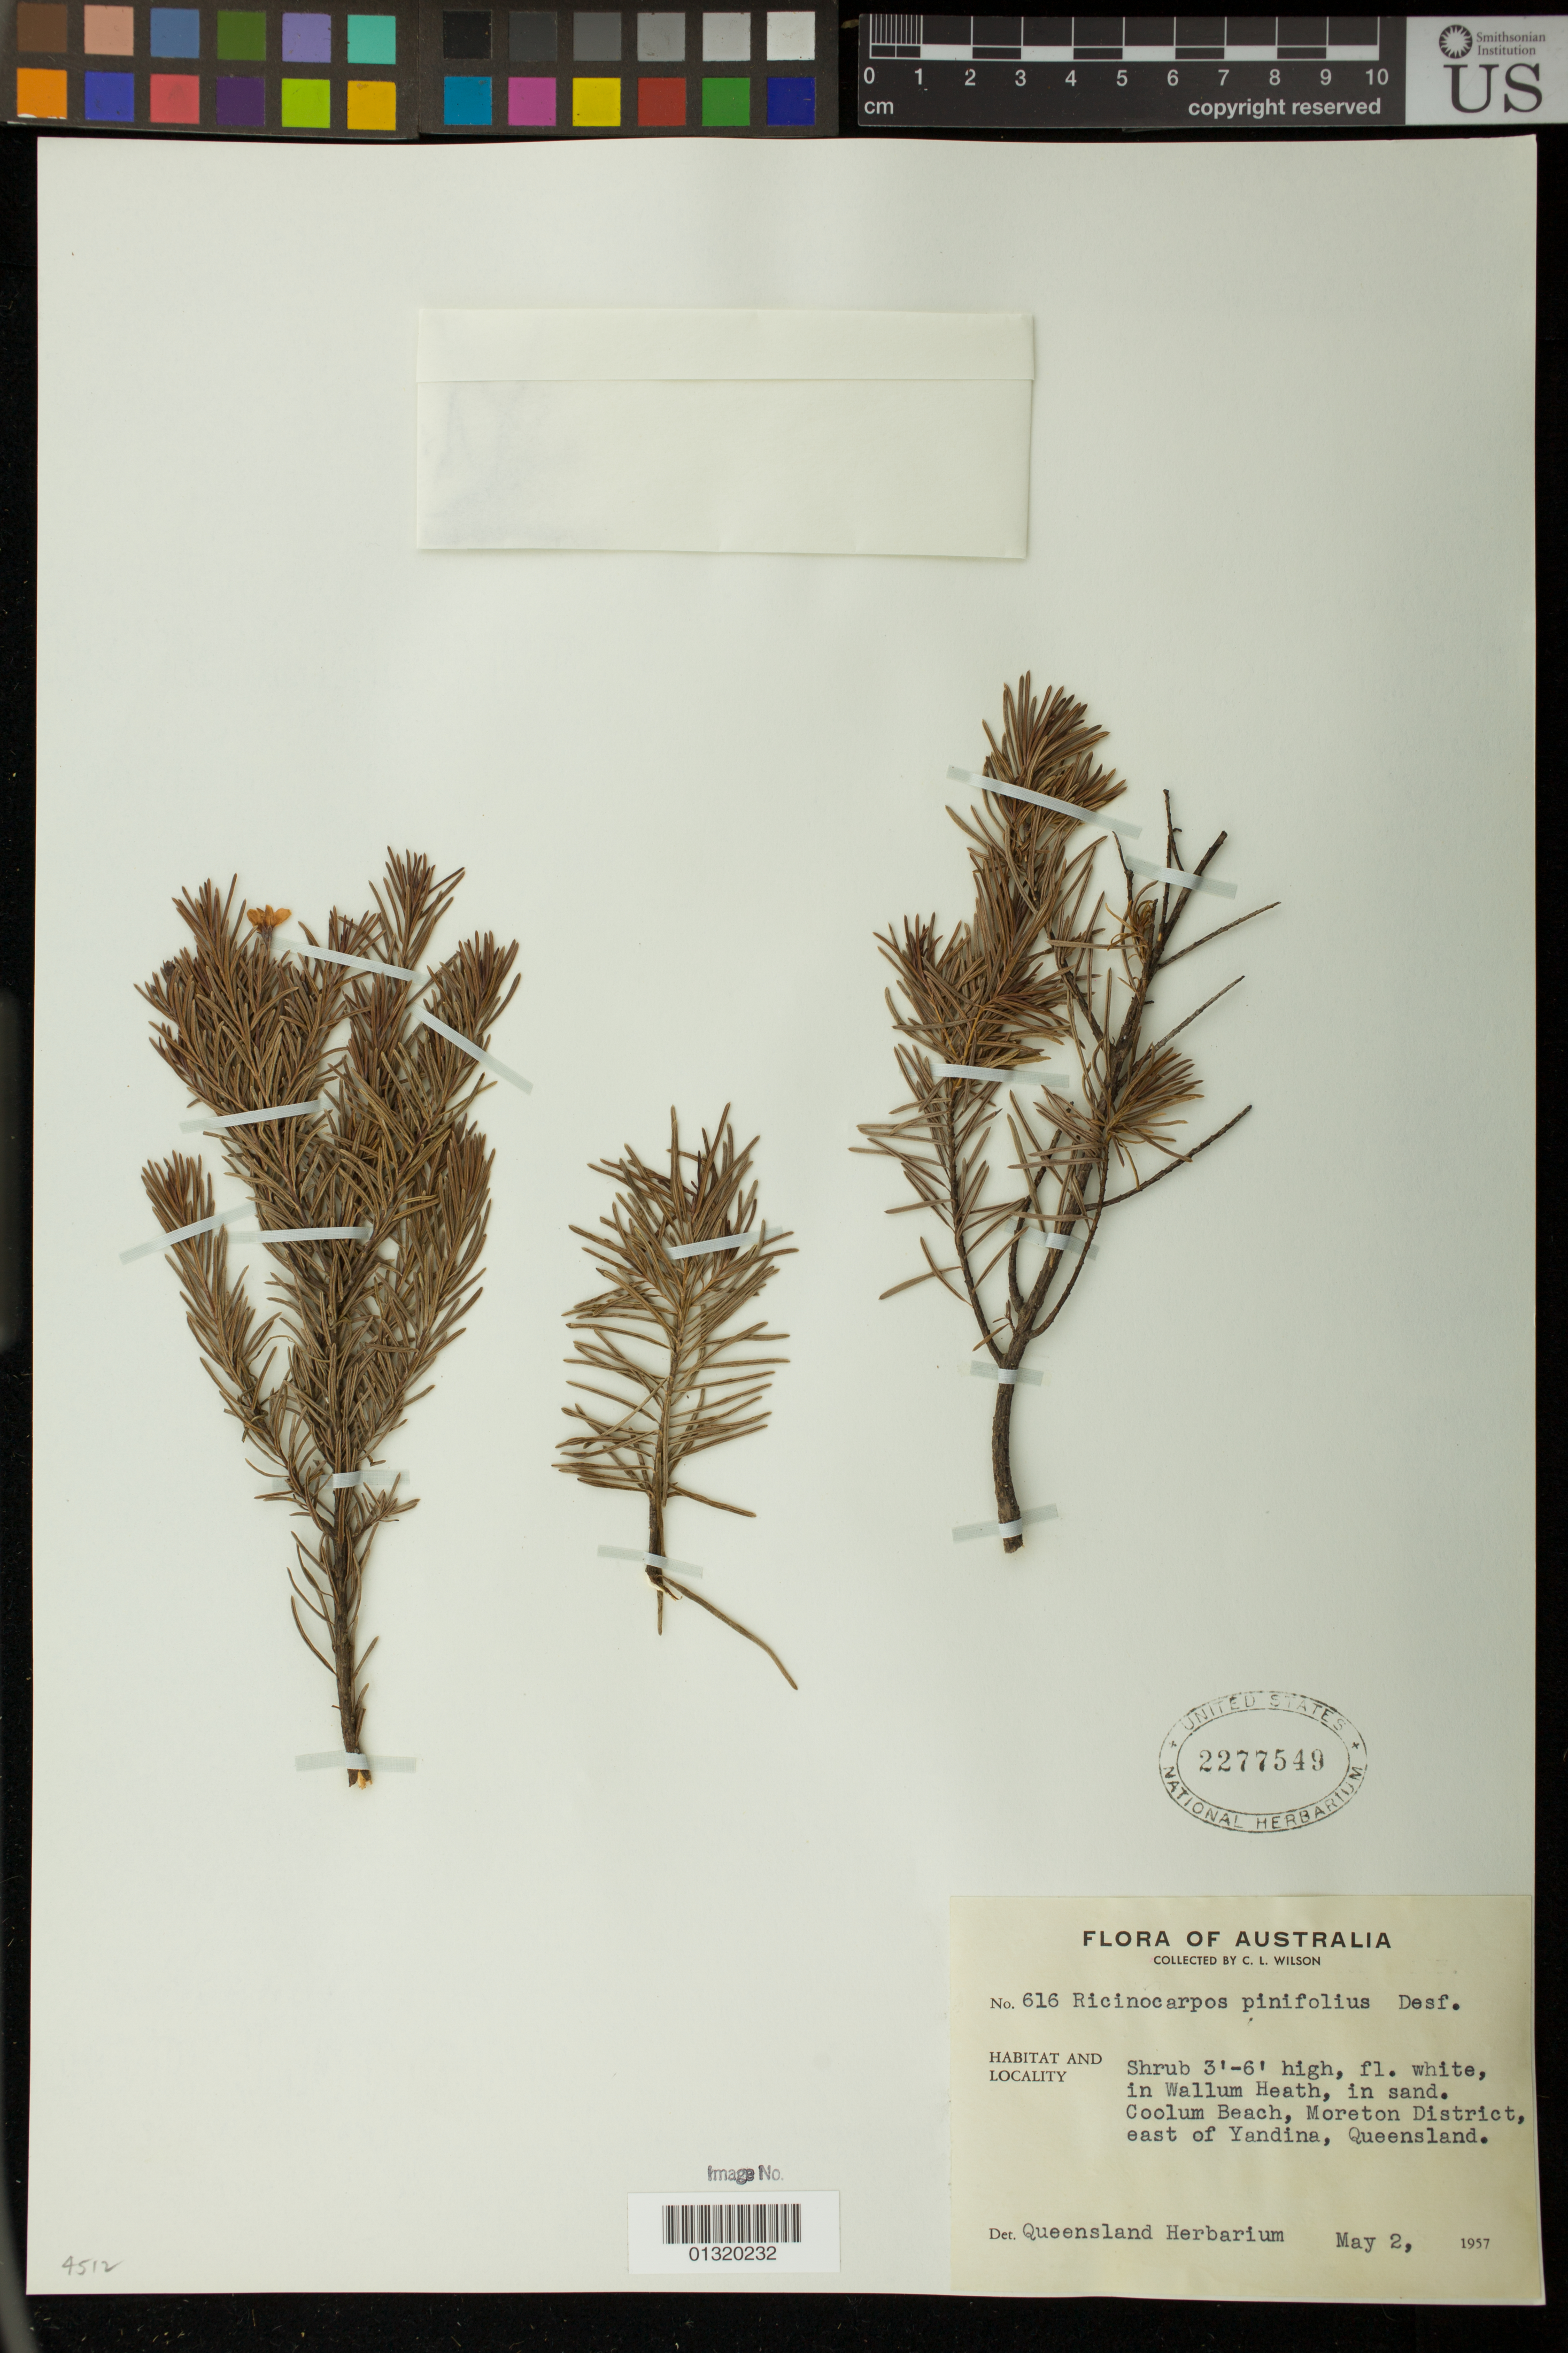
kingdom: Plantae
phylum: Tracheophyta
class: Magnoliopsida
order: Malpighiales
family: Euphorbiaceae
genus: Ricinocarpos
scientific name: Ricinocarpos pinifolius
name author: Desf.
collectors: C. L. Wilson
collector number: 616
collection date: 1957-05-02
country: Australia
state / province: Queensland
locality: Coolum Beach, Moreton District, east of Yardina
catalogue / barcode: US 2277549